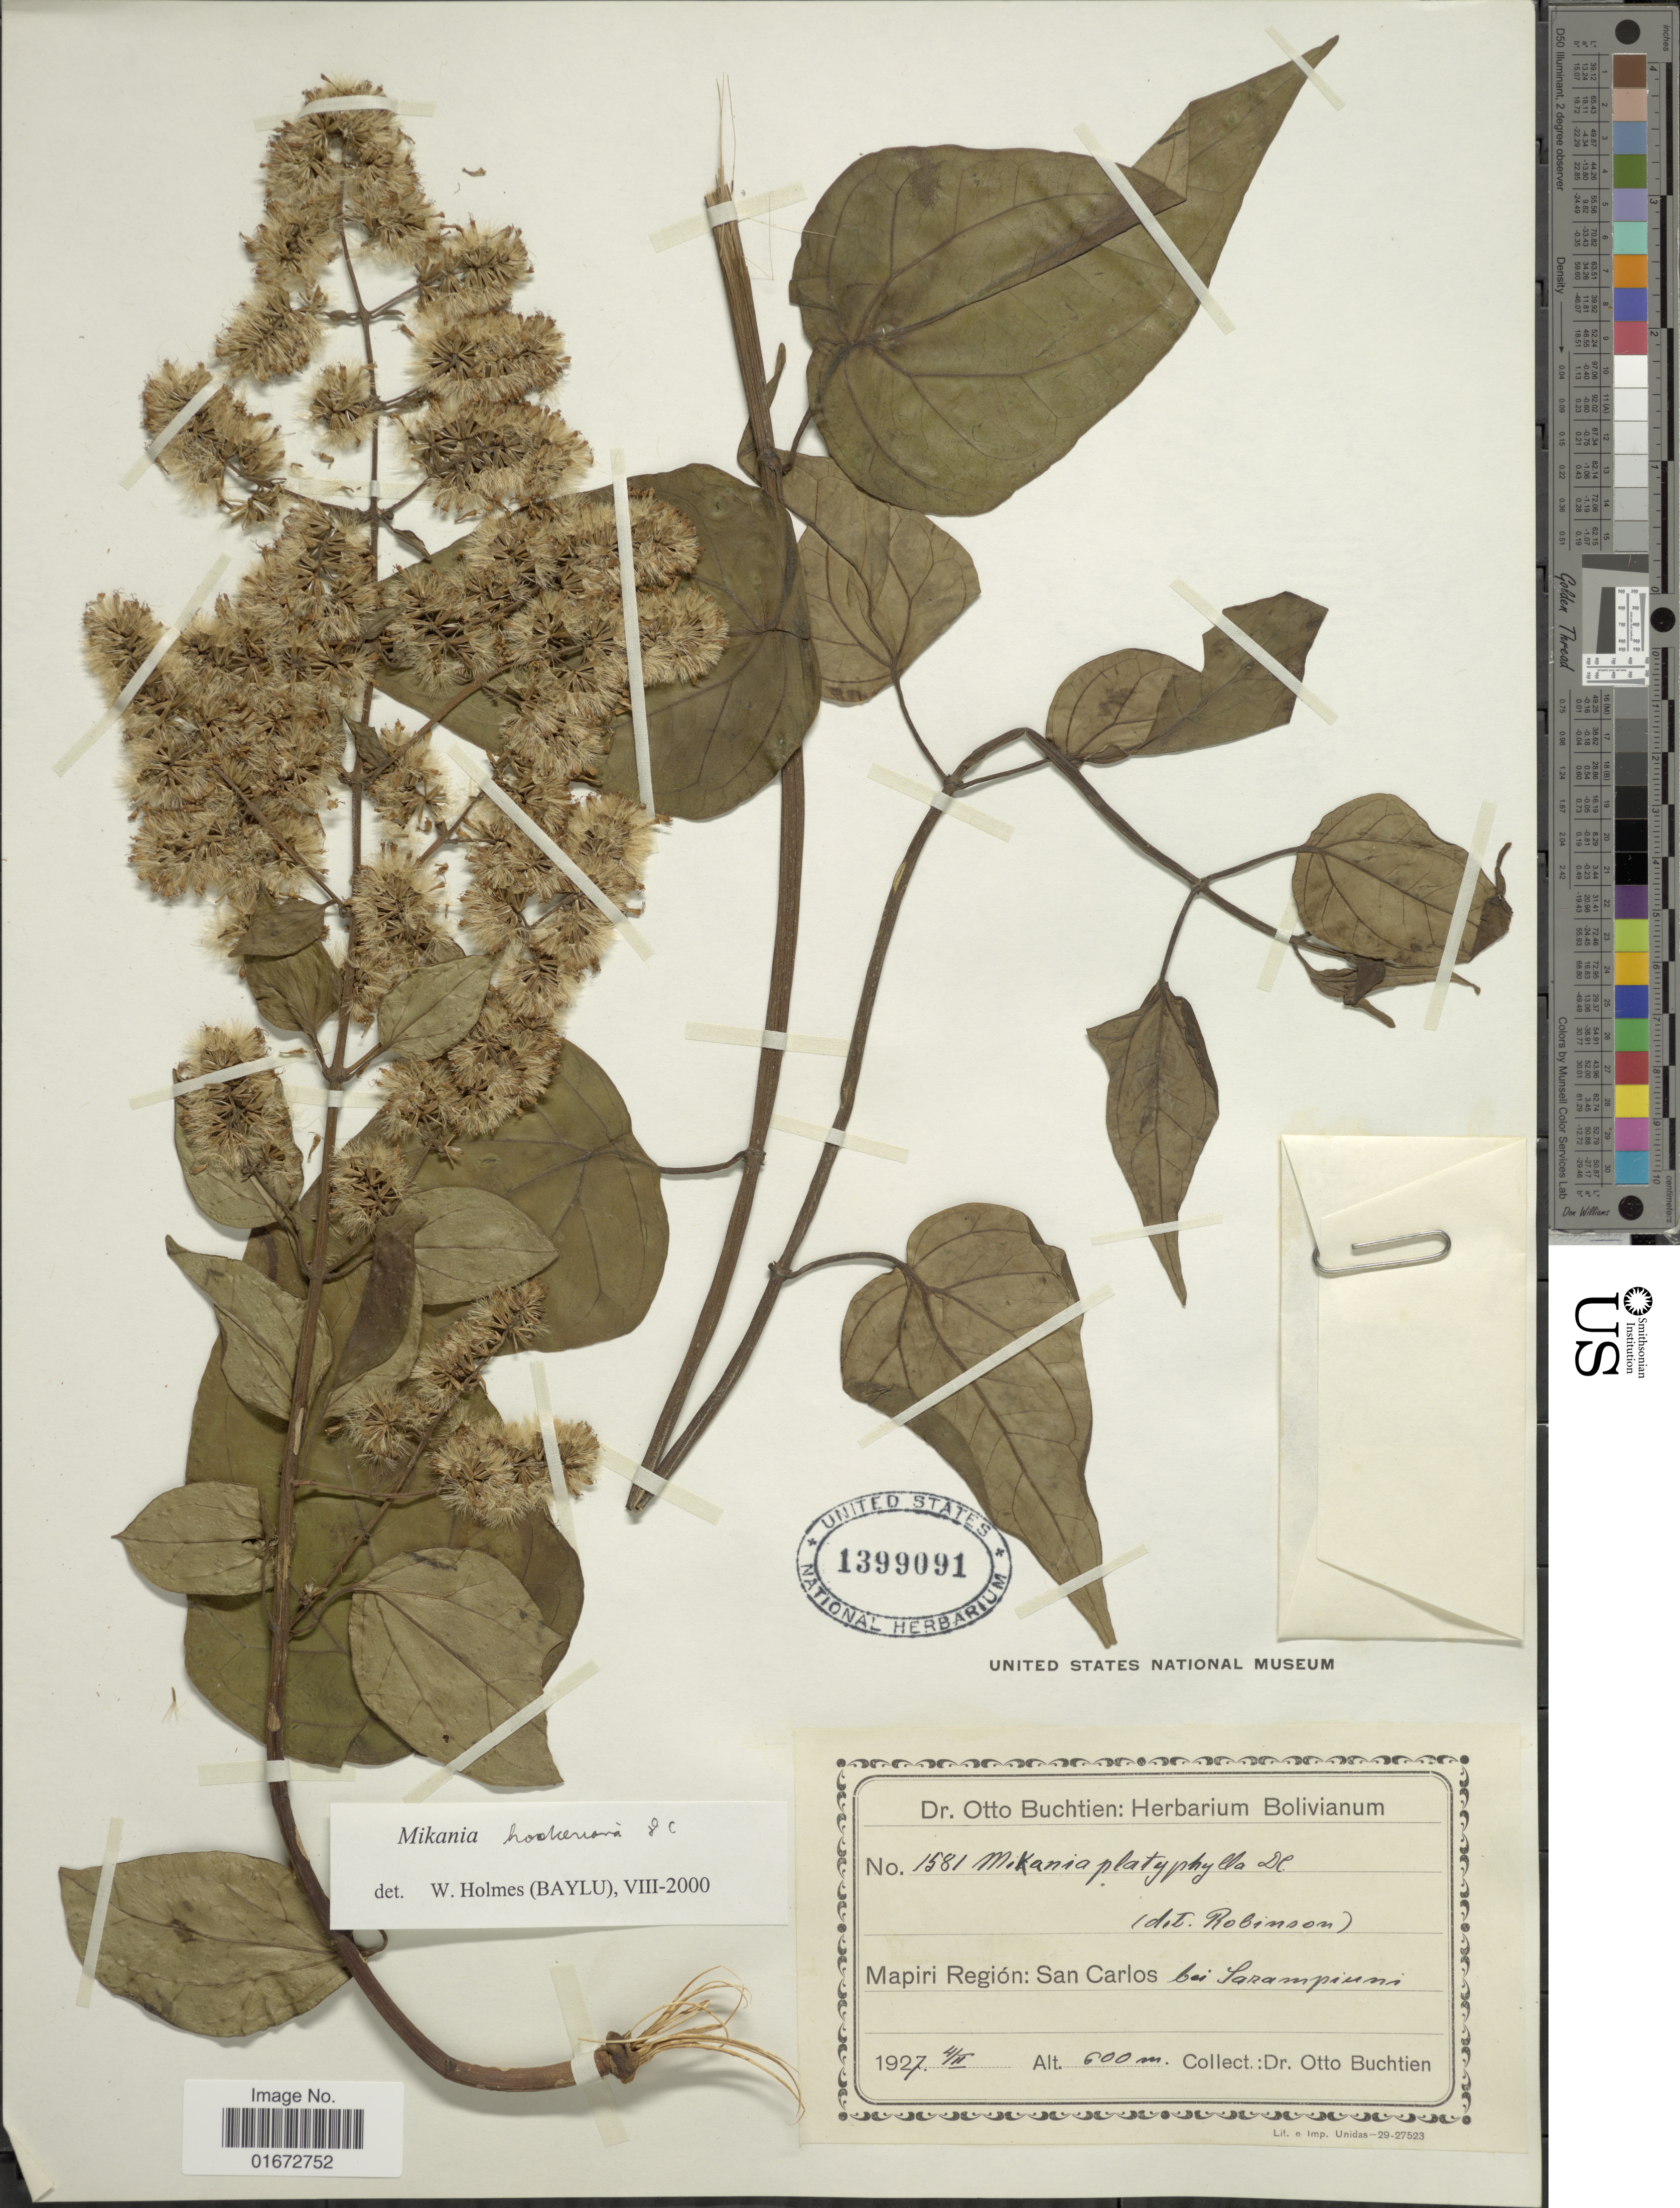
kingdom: Plantae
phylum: Tracheophyta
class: Magnoliopsida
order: Asterales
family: Asteraceae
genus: Mikania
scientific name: Mikania hookeriana var. platyphylla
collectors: O. Buchtien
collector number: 1581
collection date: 1927-02-04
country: Bolivia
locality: Mapiri Región: San Carlos bei Sarampiuni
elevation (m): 600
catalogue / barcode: US 1399091